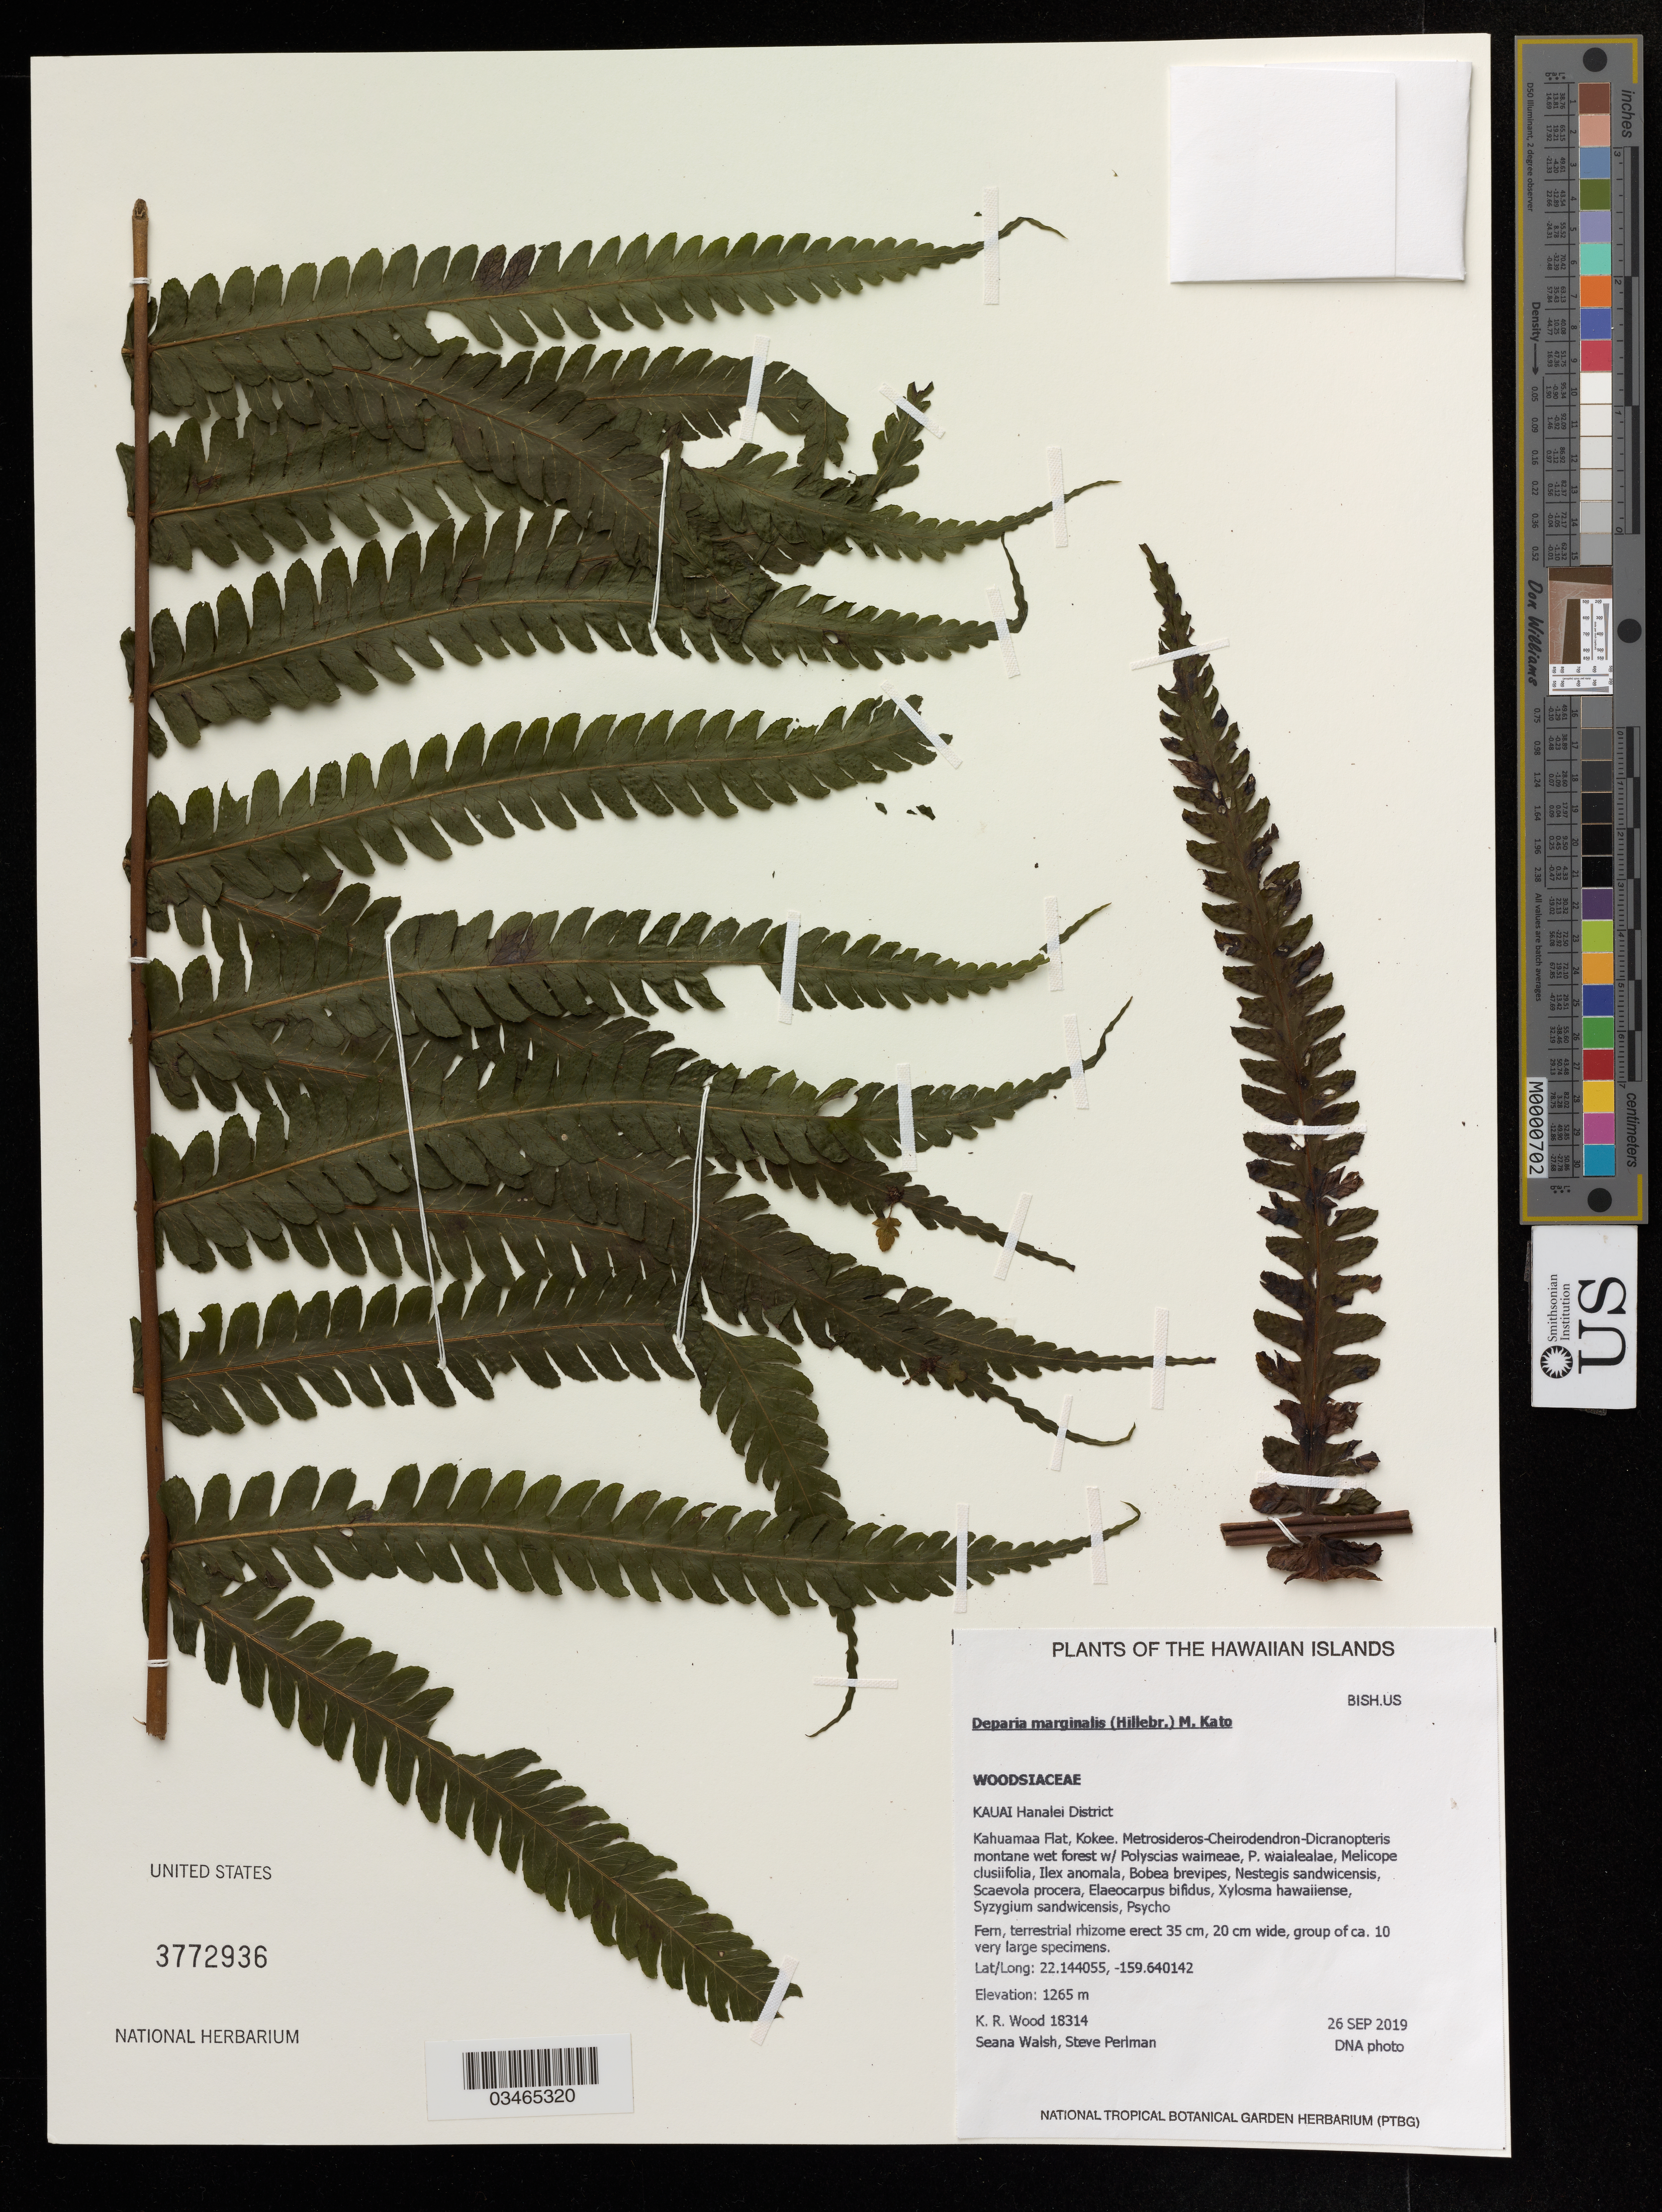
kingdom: Plantae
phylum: Tracheophyta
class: Polypodiopsida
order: Polypodiales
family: Athyriaceae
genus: Deparia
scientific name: Deparia marginalis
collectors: K. R. Wood, S. Walsh & S. Perlman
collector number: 18314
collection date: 2019-09-26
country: United States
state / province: Hawaii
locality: Kauai Hanalei District. Kahuamaa Flat, Kokee.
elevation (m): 1265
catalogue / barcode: US 3772936